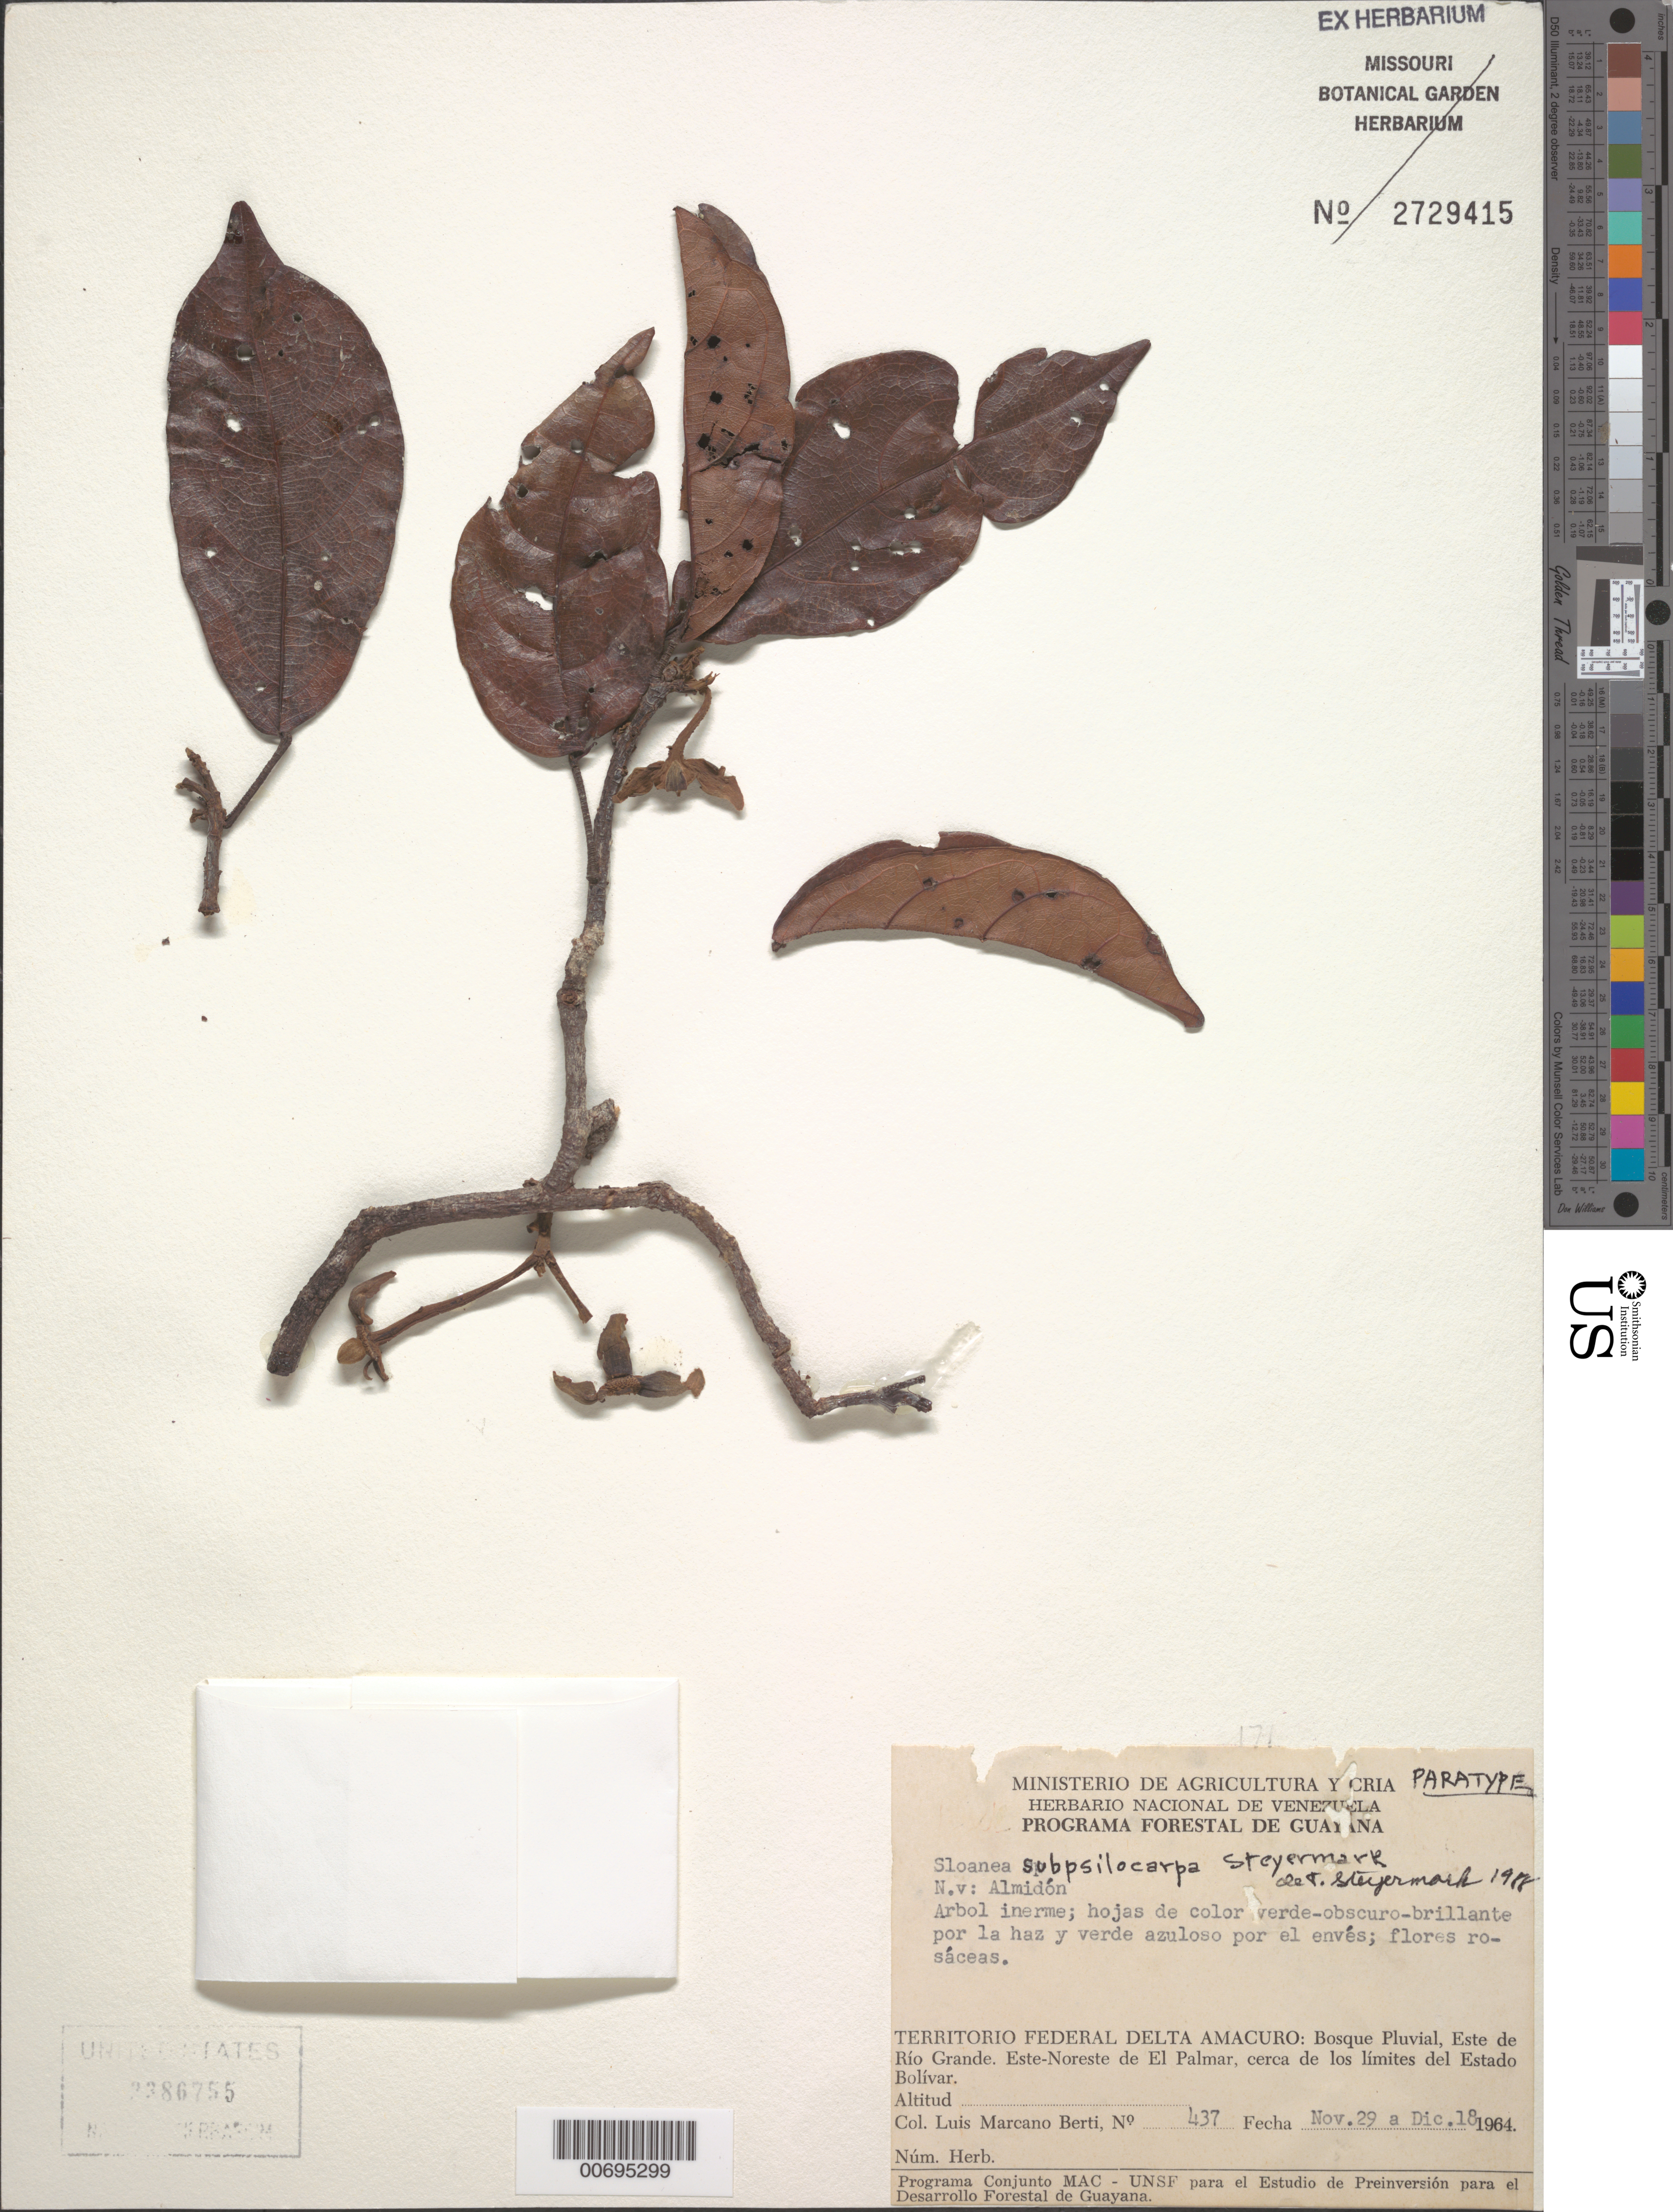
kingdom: Plantae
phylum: Tracheophyta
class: Magnoliopsida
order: Oxalidales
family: Elaeocarpaceae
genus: Sloanea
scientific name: Sloanea subpsilocarpa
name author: Steyerm.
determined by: Steyermark, Julian A., (VEN)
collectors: L. Marcano-Berti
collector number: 437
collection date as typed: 29-Nov-64 to 18-Dec-64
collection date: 1964-11-29/1964-12-18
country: Venezuela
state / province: Delta Amacuro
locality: Este de Río Grande, ENE de El Palmar, cerca de los limites del Estado Bolívar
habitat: Bosque pluvial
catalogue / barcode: US 2386755